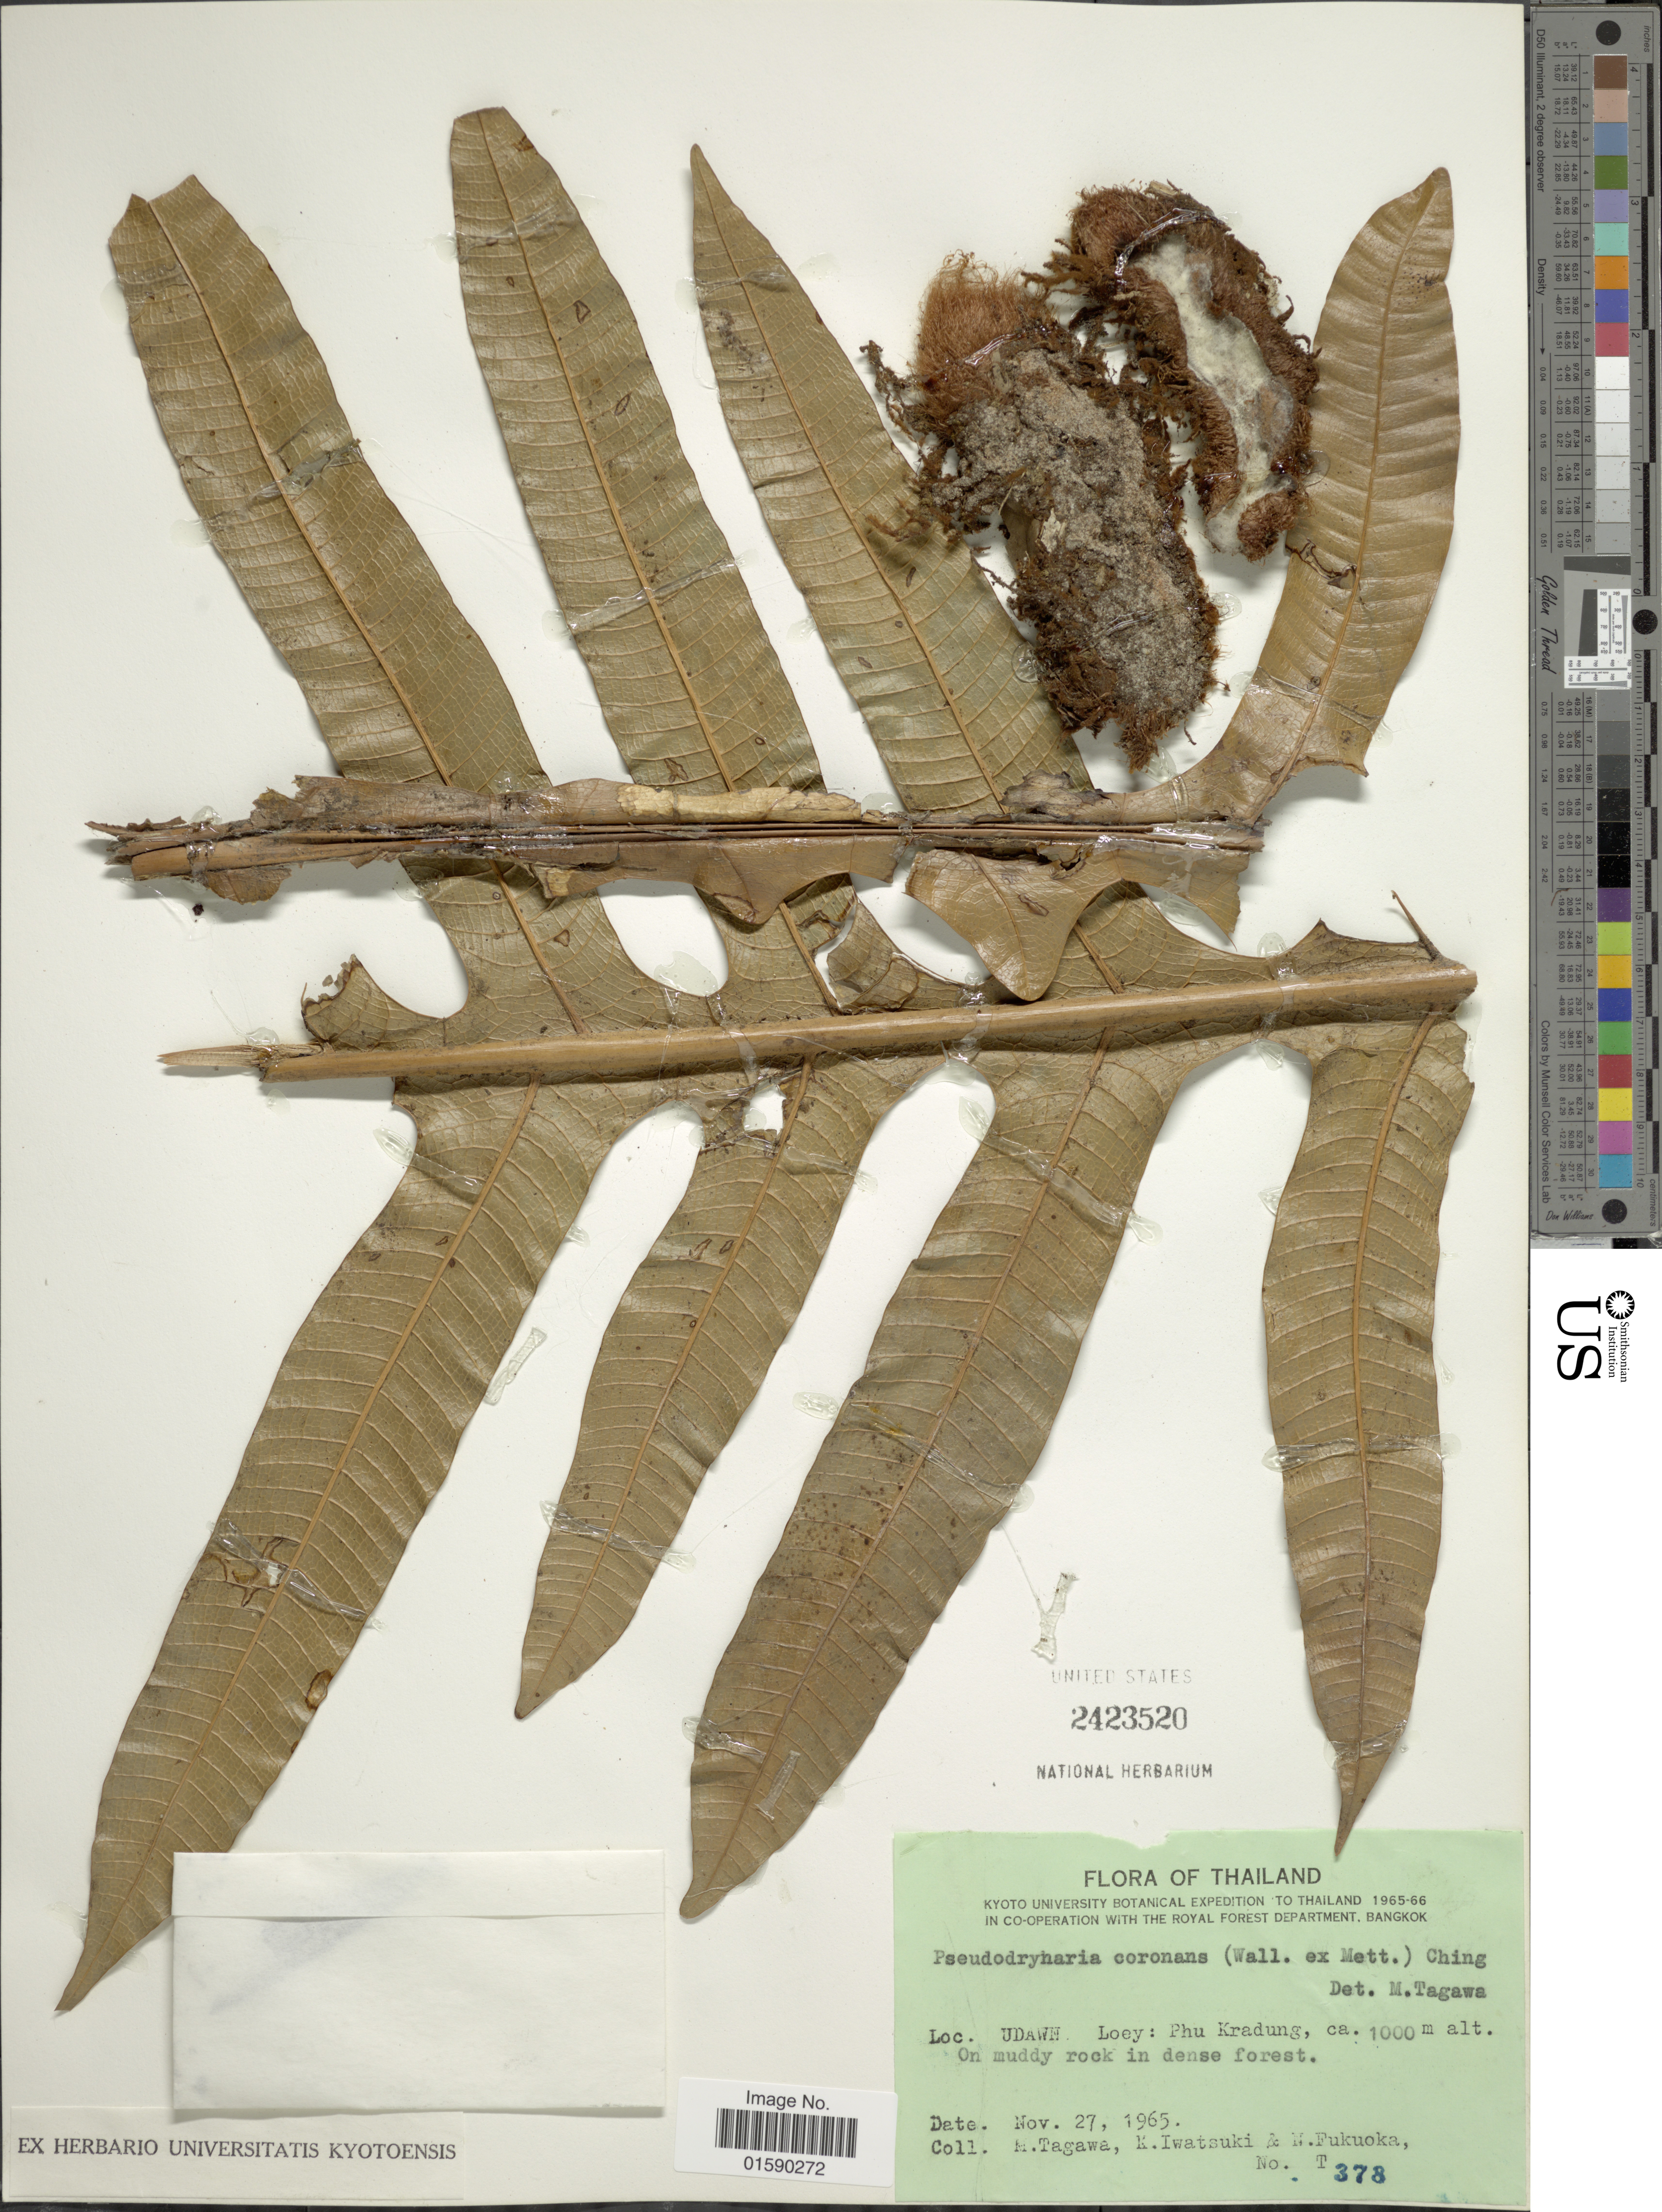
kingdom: Plantae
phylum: Tracheophyta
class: Polypodiopsida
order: Polypodiales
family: Polypodiaceae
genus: Aglaomorpha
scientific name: Aglaomorpha coronans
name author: (Wall. ex Mett.) Copel.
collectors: M. Tagawa, K. Iwatsuki & N. Fukuoka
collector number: T378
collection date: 1965-11-27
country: Thailand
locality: Thailand. Udawn. Loey: Phu Kradung.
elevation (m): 1000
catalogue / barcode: US 2423520